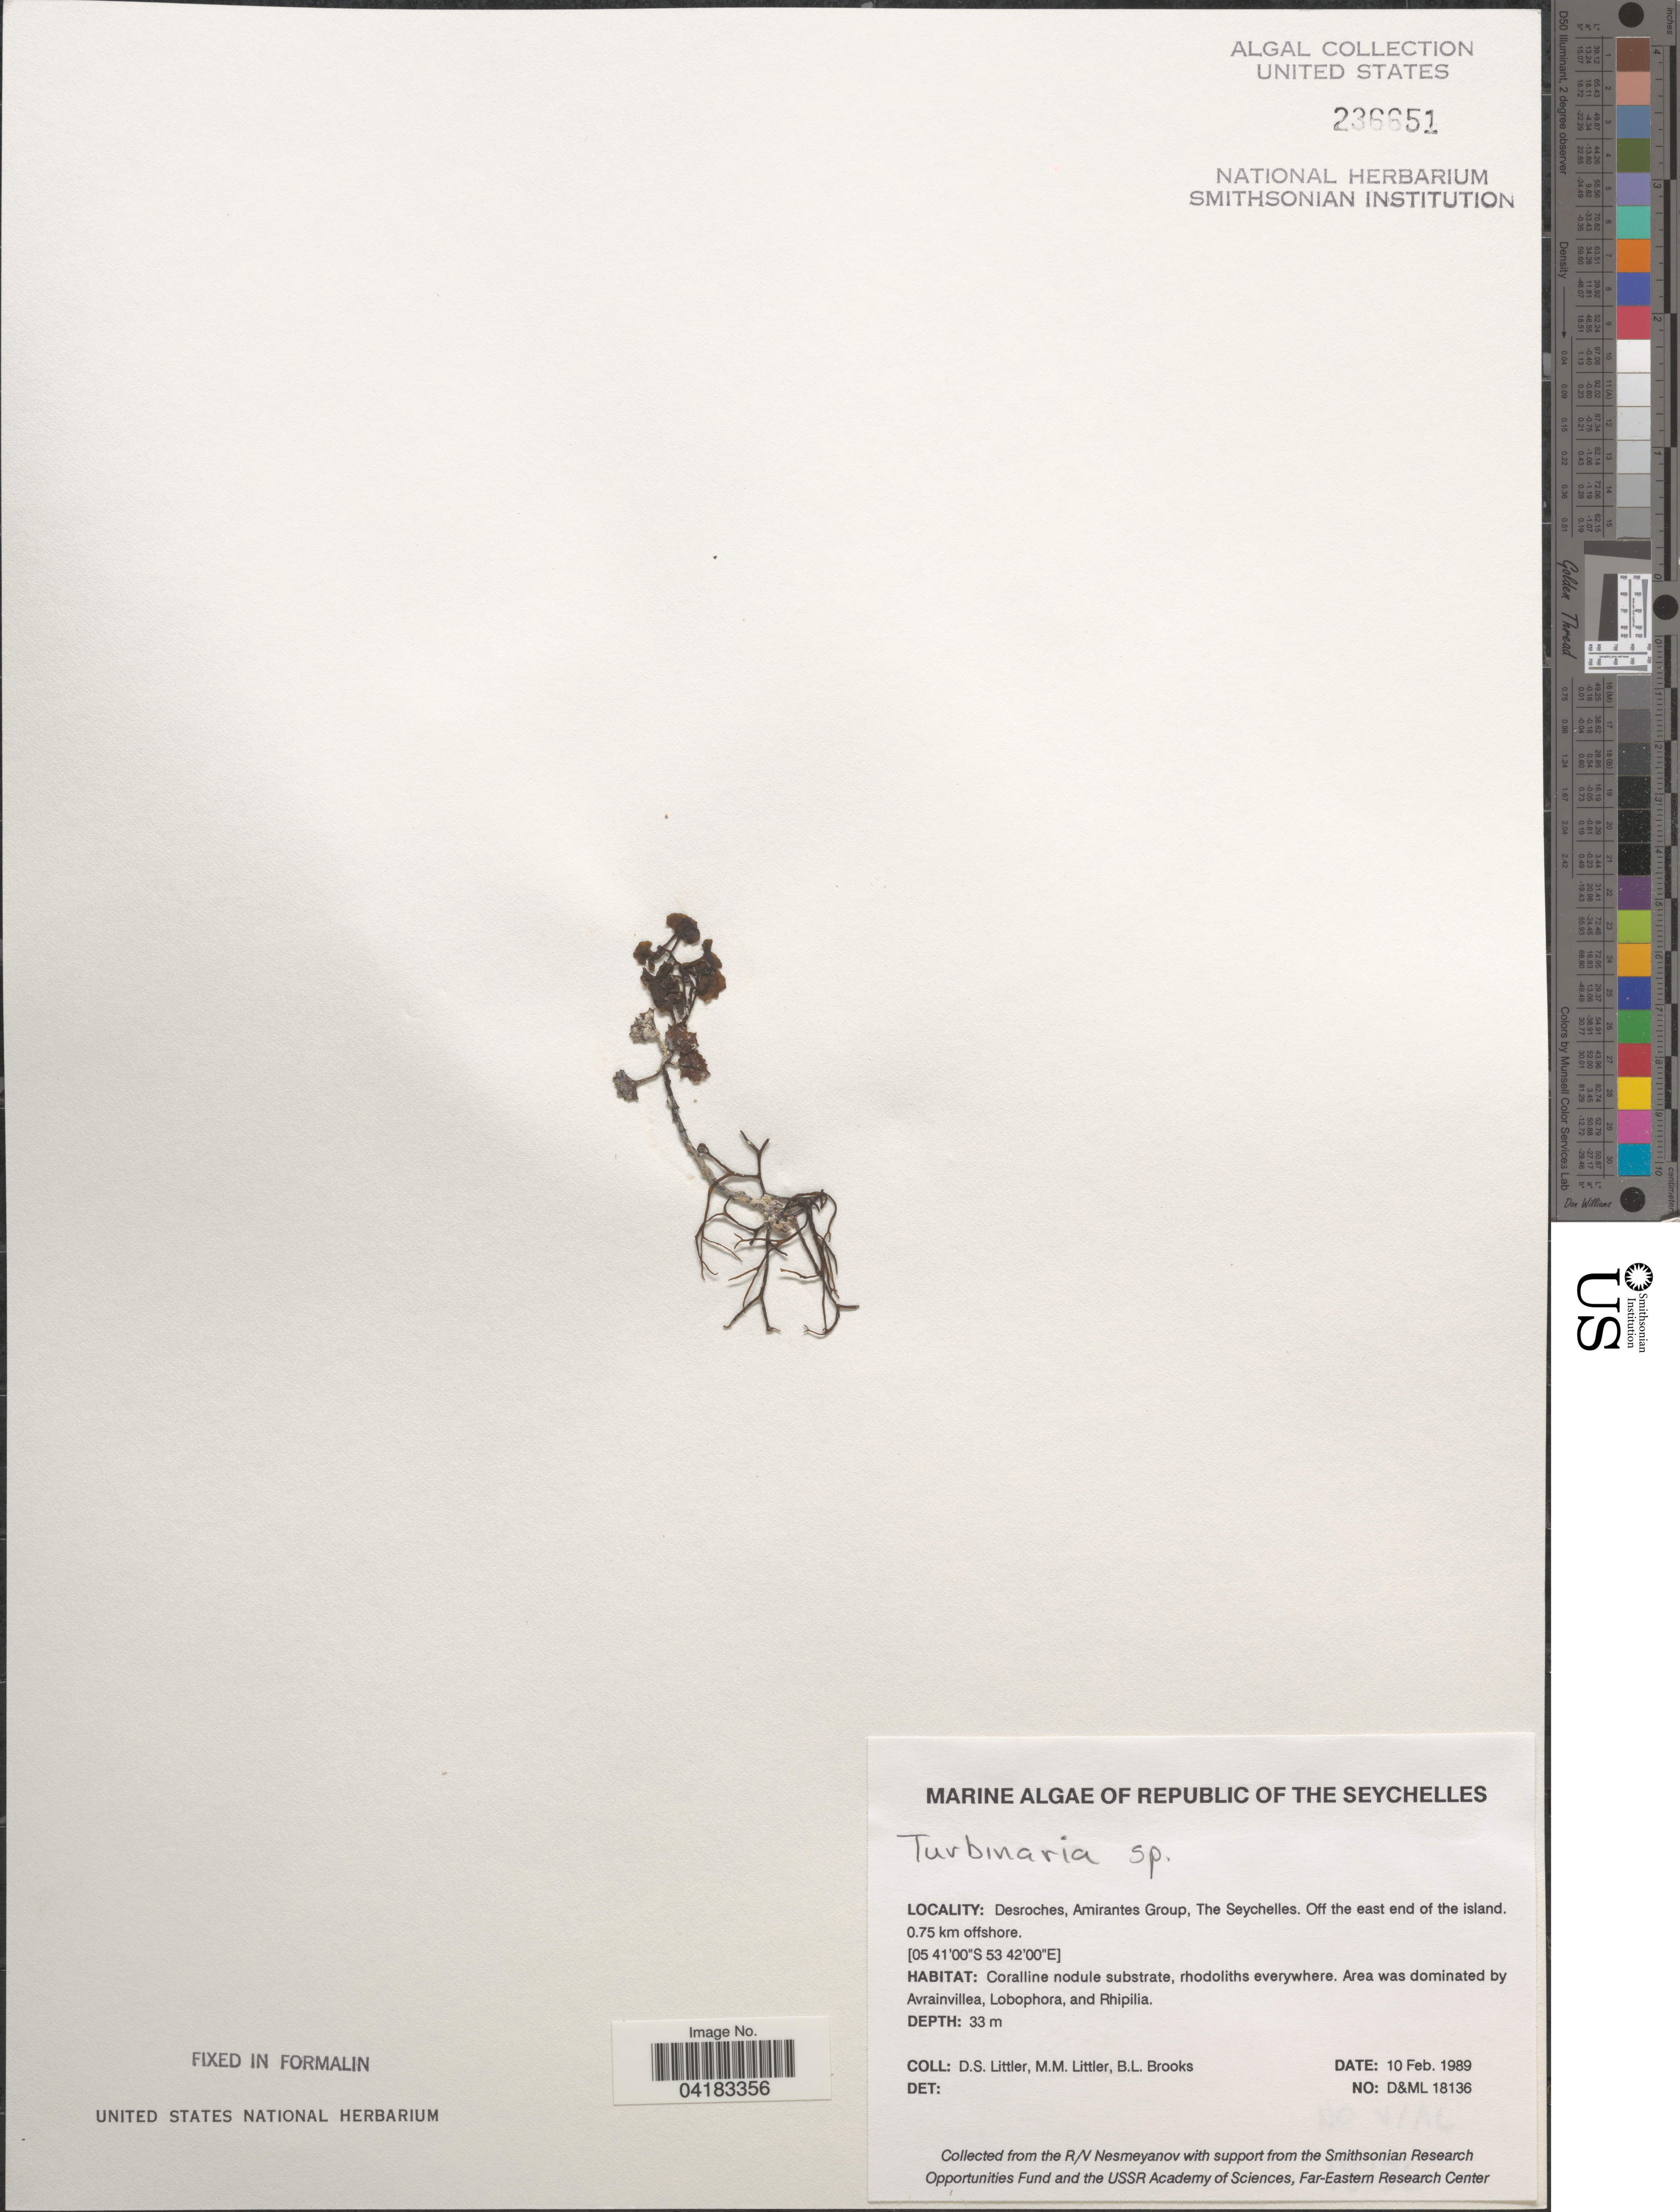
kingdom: Chromista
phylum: Ochrophyta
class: Phaeophyceae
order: Fucales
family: Sargassaceae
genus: Turbinaria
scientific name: Turbinaria sp.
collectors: D. S. Littler & B. Brooks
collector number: D&ML18136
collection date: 1989-02-10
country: Seychelles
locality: The Seychelles. Desroches, Amirantes Group, The Seychelles. Off the east end of the island. 0.75 km offshore.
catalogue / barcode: US 236651